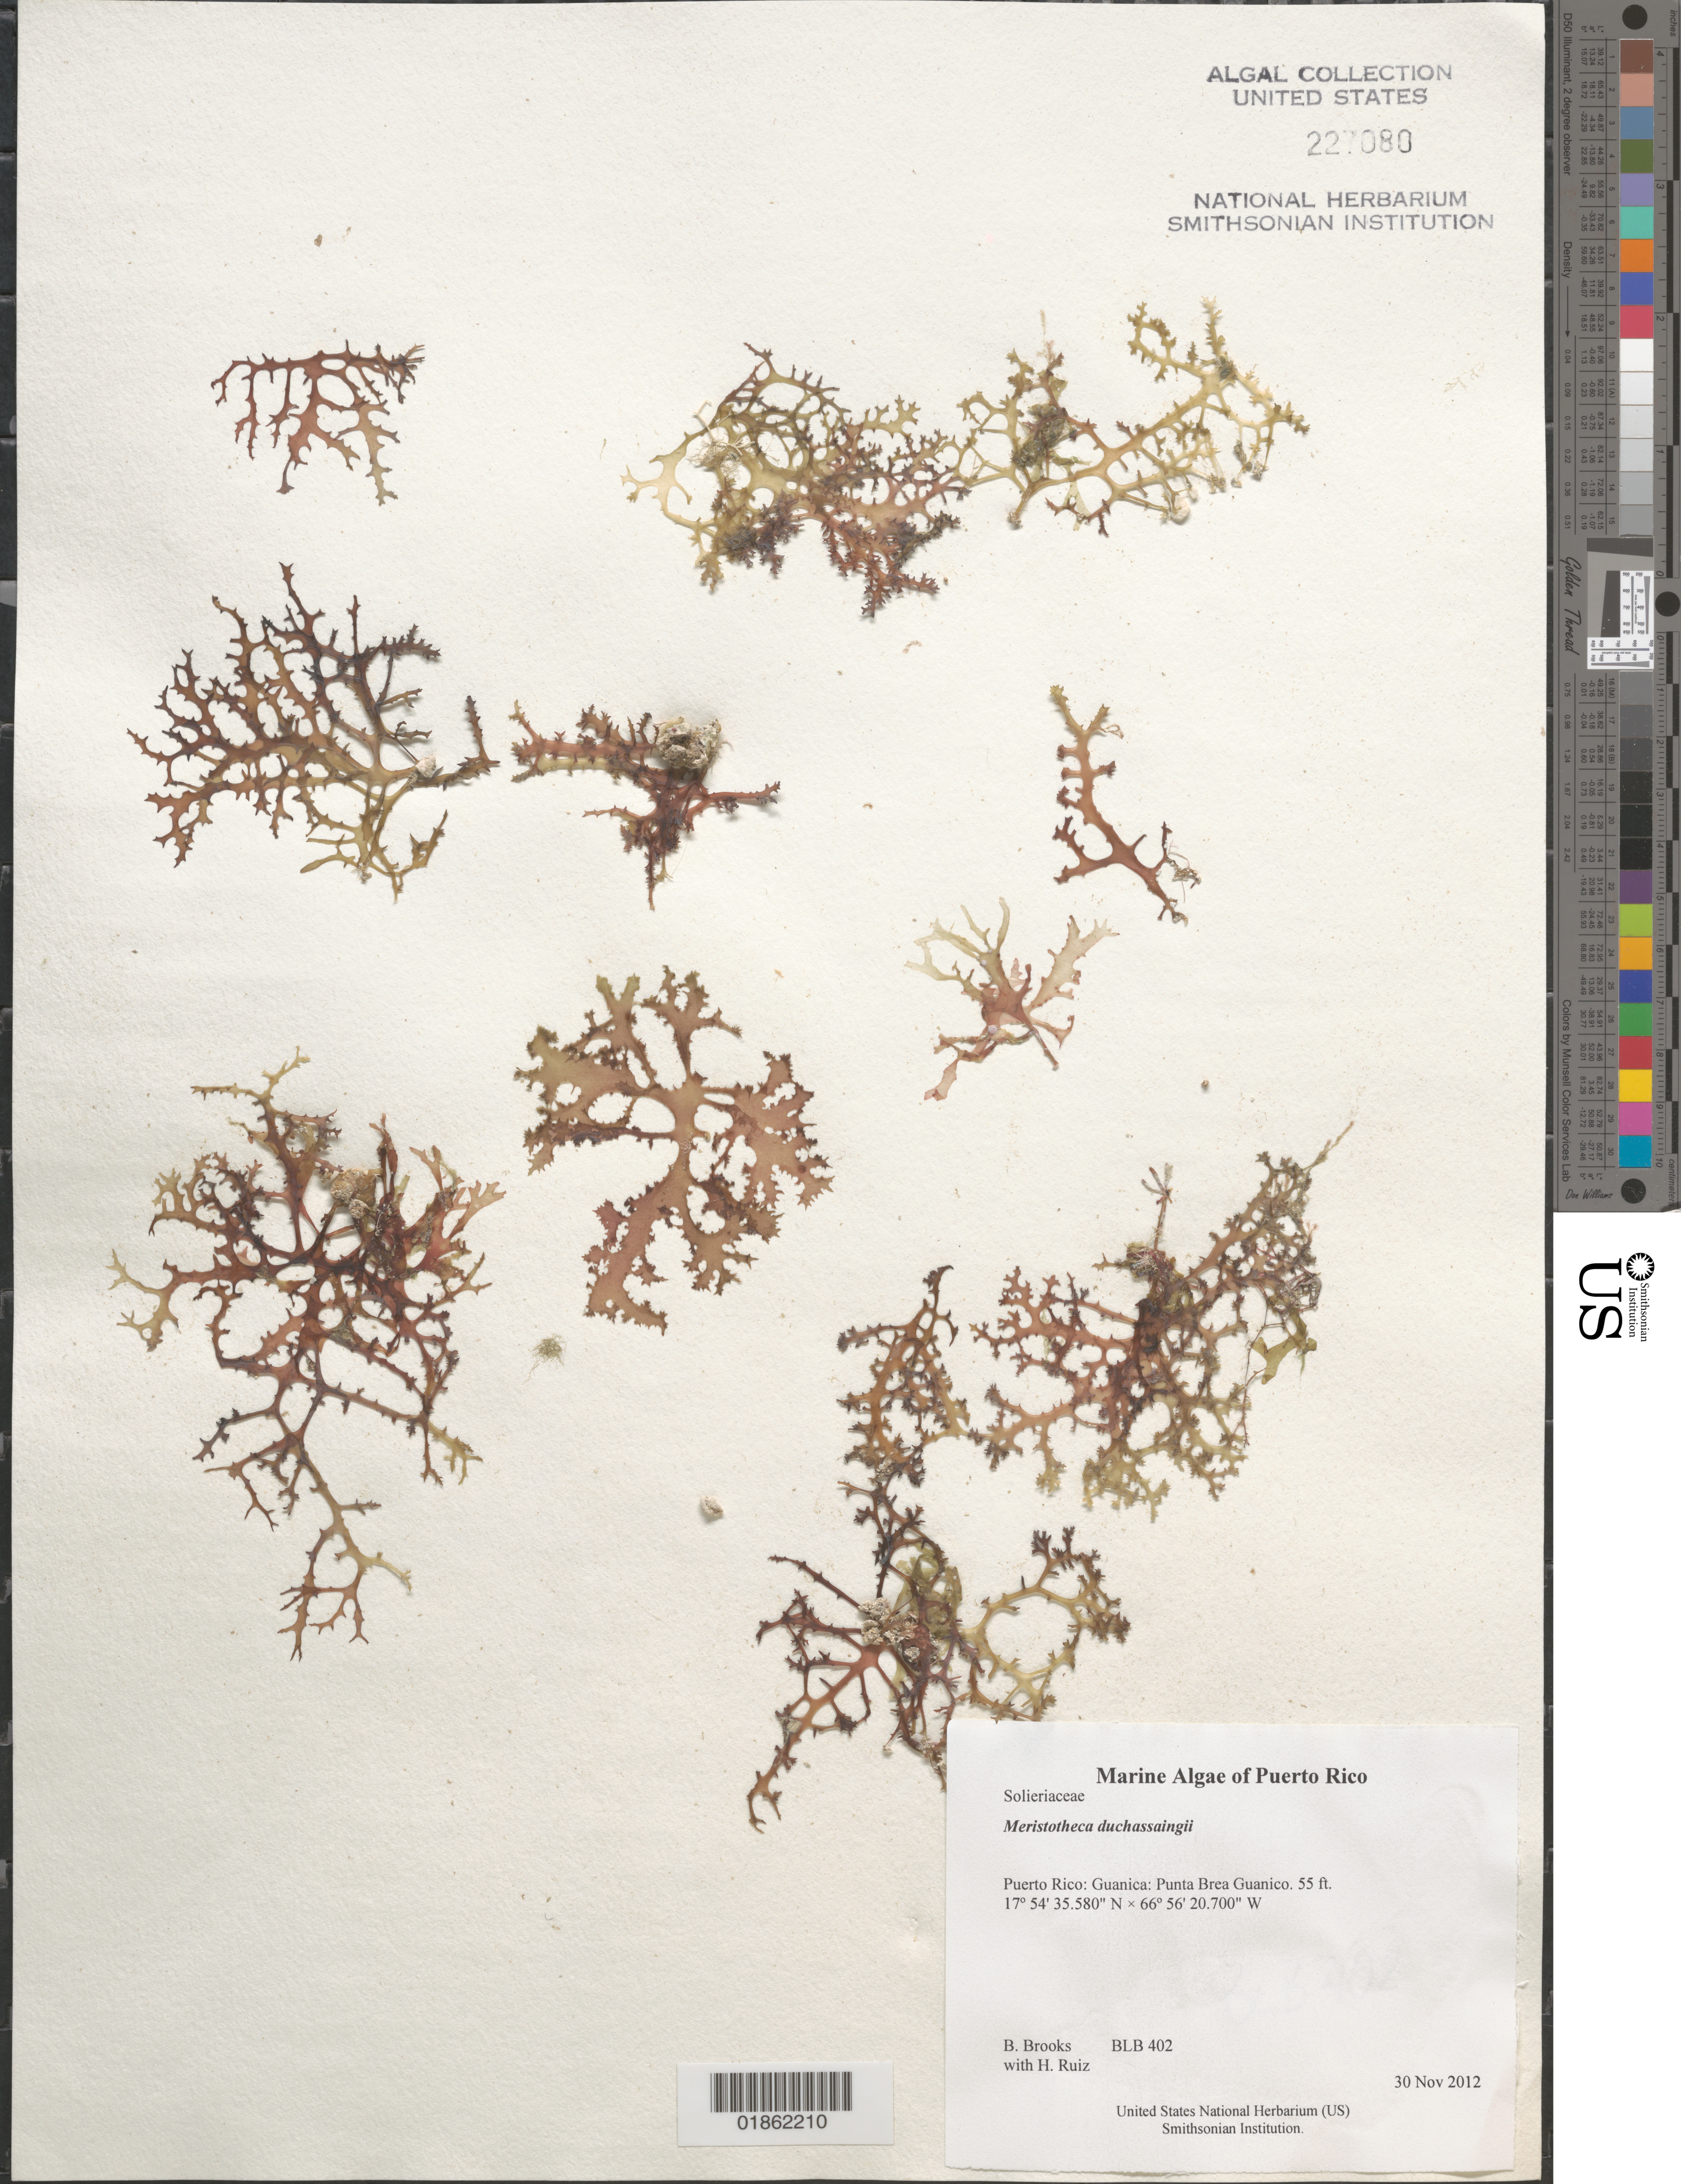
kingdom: Plantae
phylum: Rhodophyta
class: Florideophyceae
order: Halymeniales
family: Halymeniaceae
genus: Halymenia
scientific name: Halymenia duchassaignii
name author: (J. Agardh) Kylin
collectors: B. Brooks & H. Ruiz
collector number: BLB 402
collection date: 2012-11-30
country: Puerto Rico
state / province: Guanica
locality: Punta Brea Guanico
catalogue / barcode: US 227080